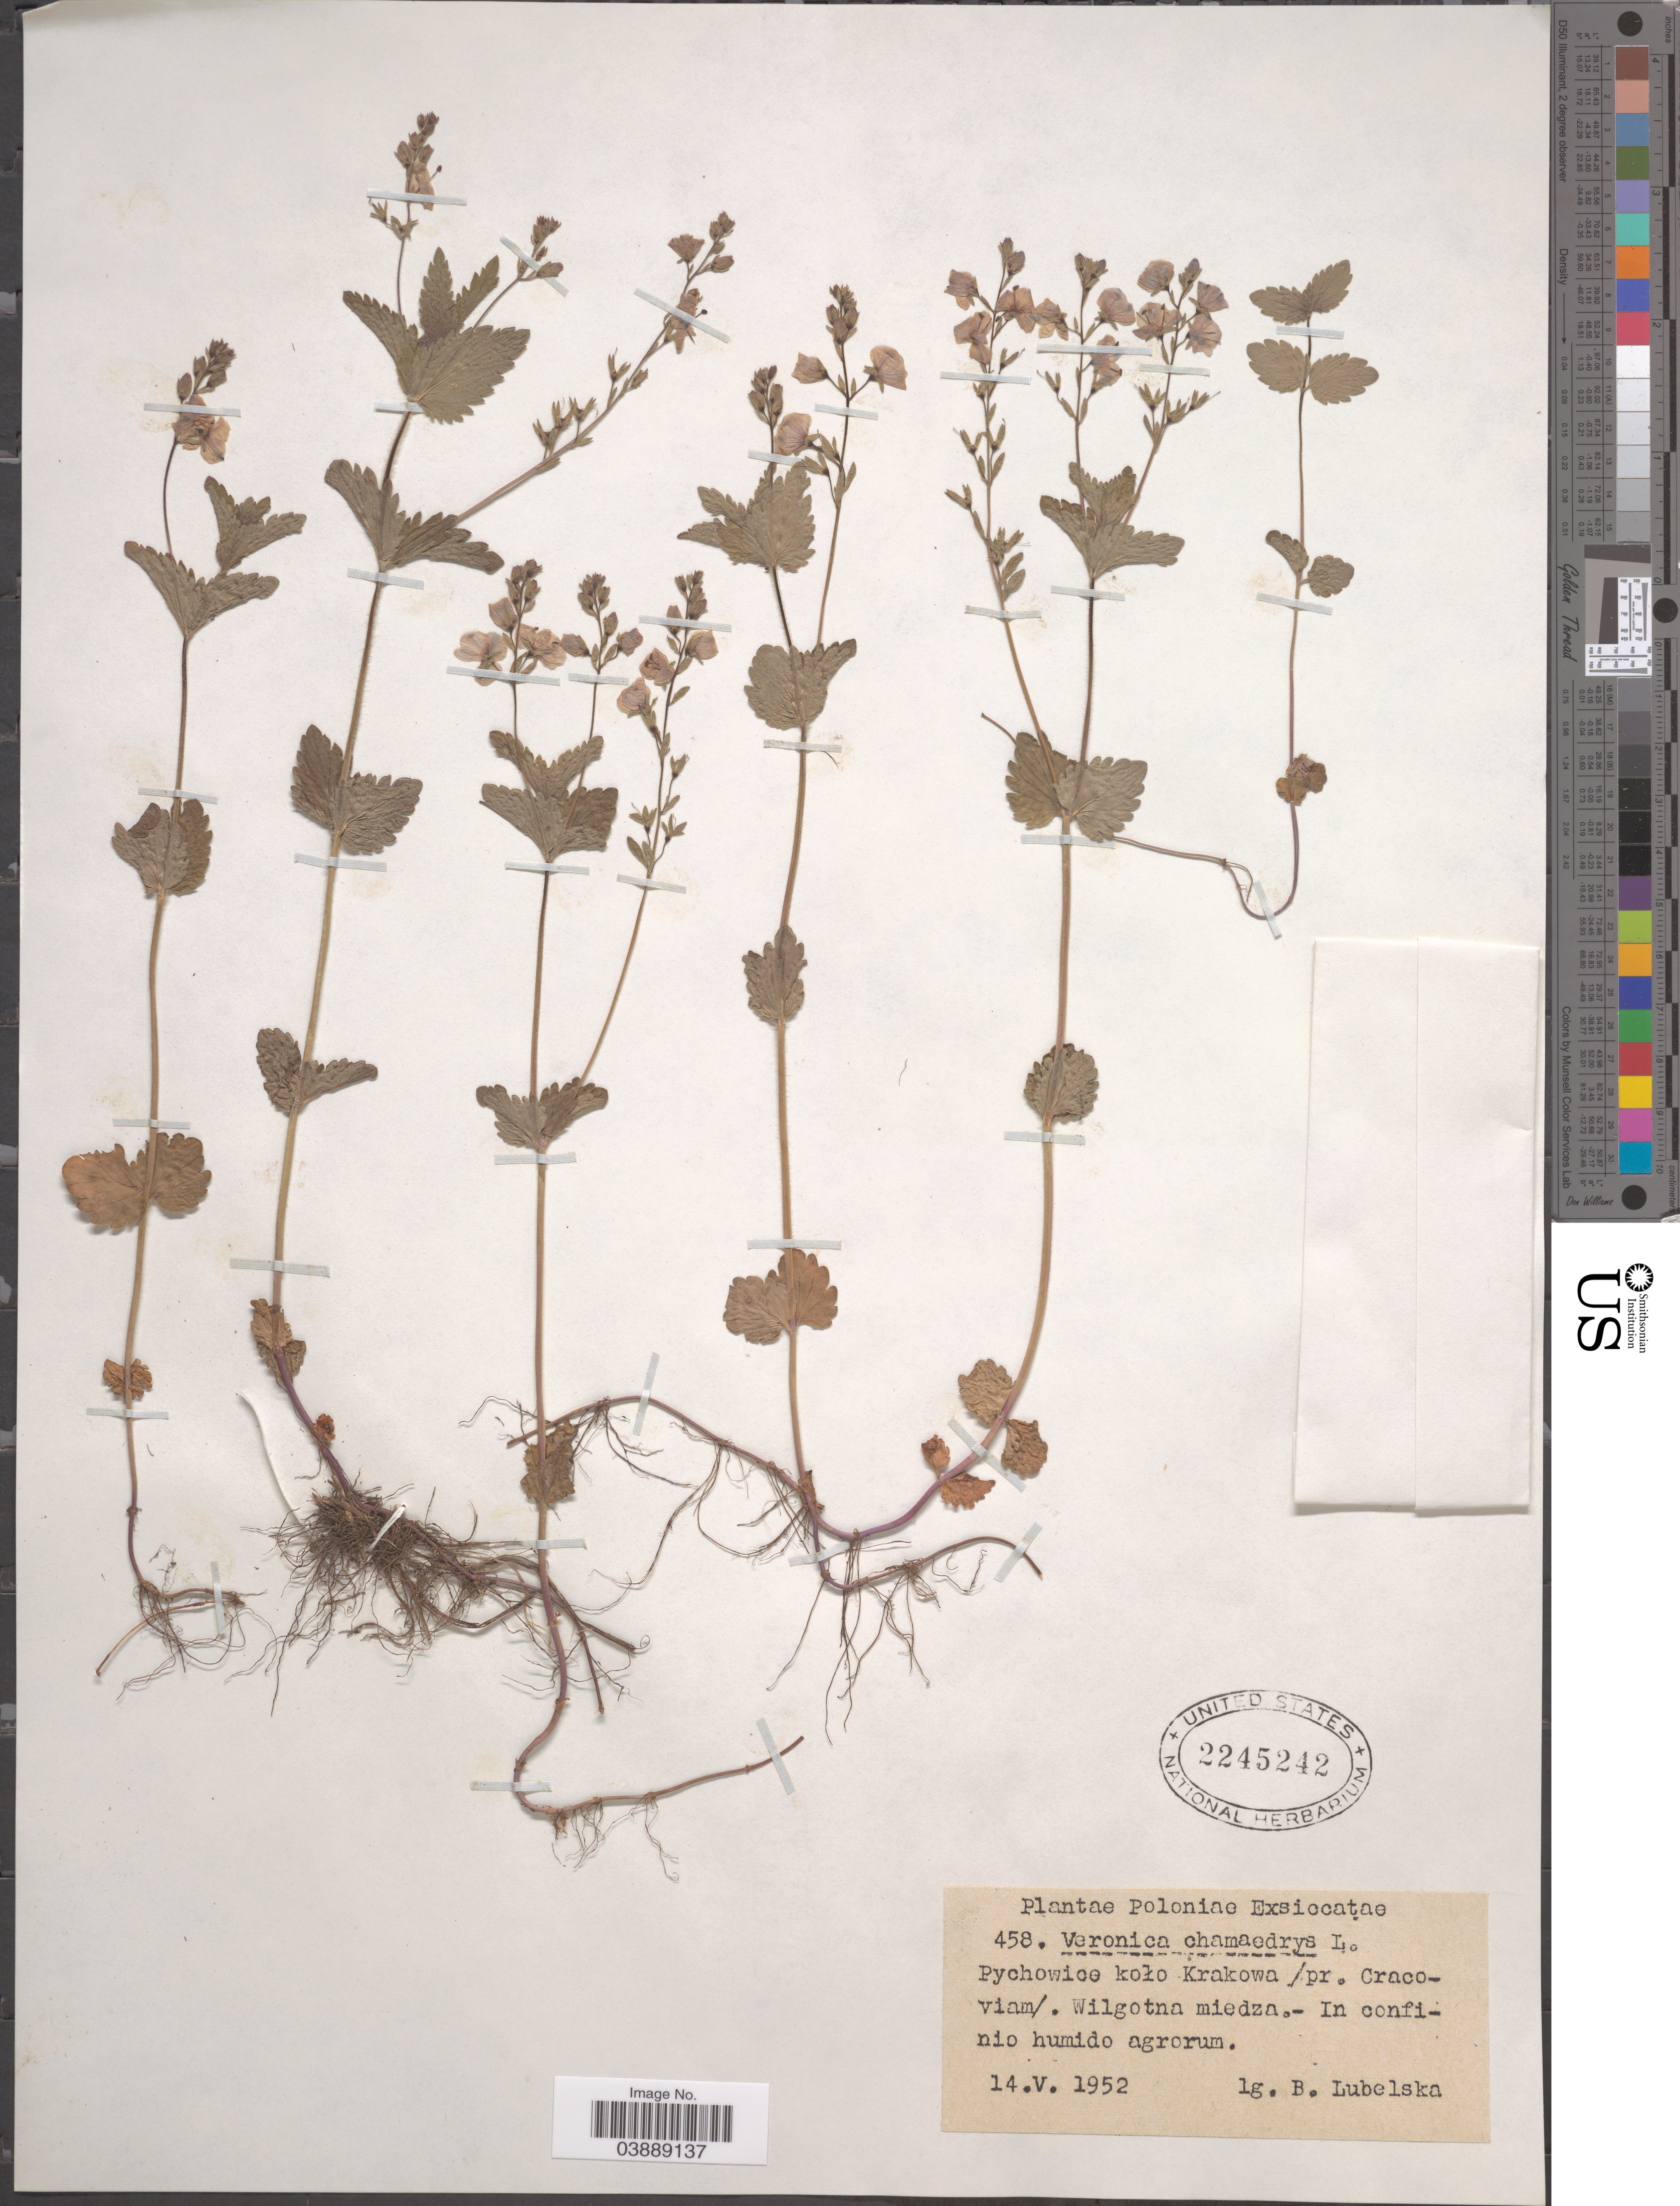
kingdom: Plantae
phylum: Tracheophyta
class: Magnoliopsida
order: Lamiales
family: Plantaginaceae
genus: Veronica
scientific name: Veronica chamaedrys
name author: L.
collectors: B. Lubelska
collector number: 458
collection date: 1952-05-14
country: Poland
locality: Poloniae. Pychowice kolo Krakowa /pr. Cracoviam/. Wilgotna miedza. In confinio humido agrorum.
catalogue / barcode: US 2245242